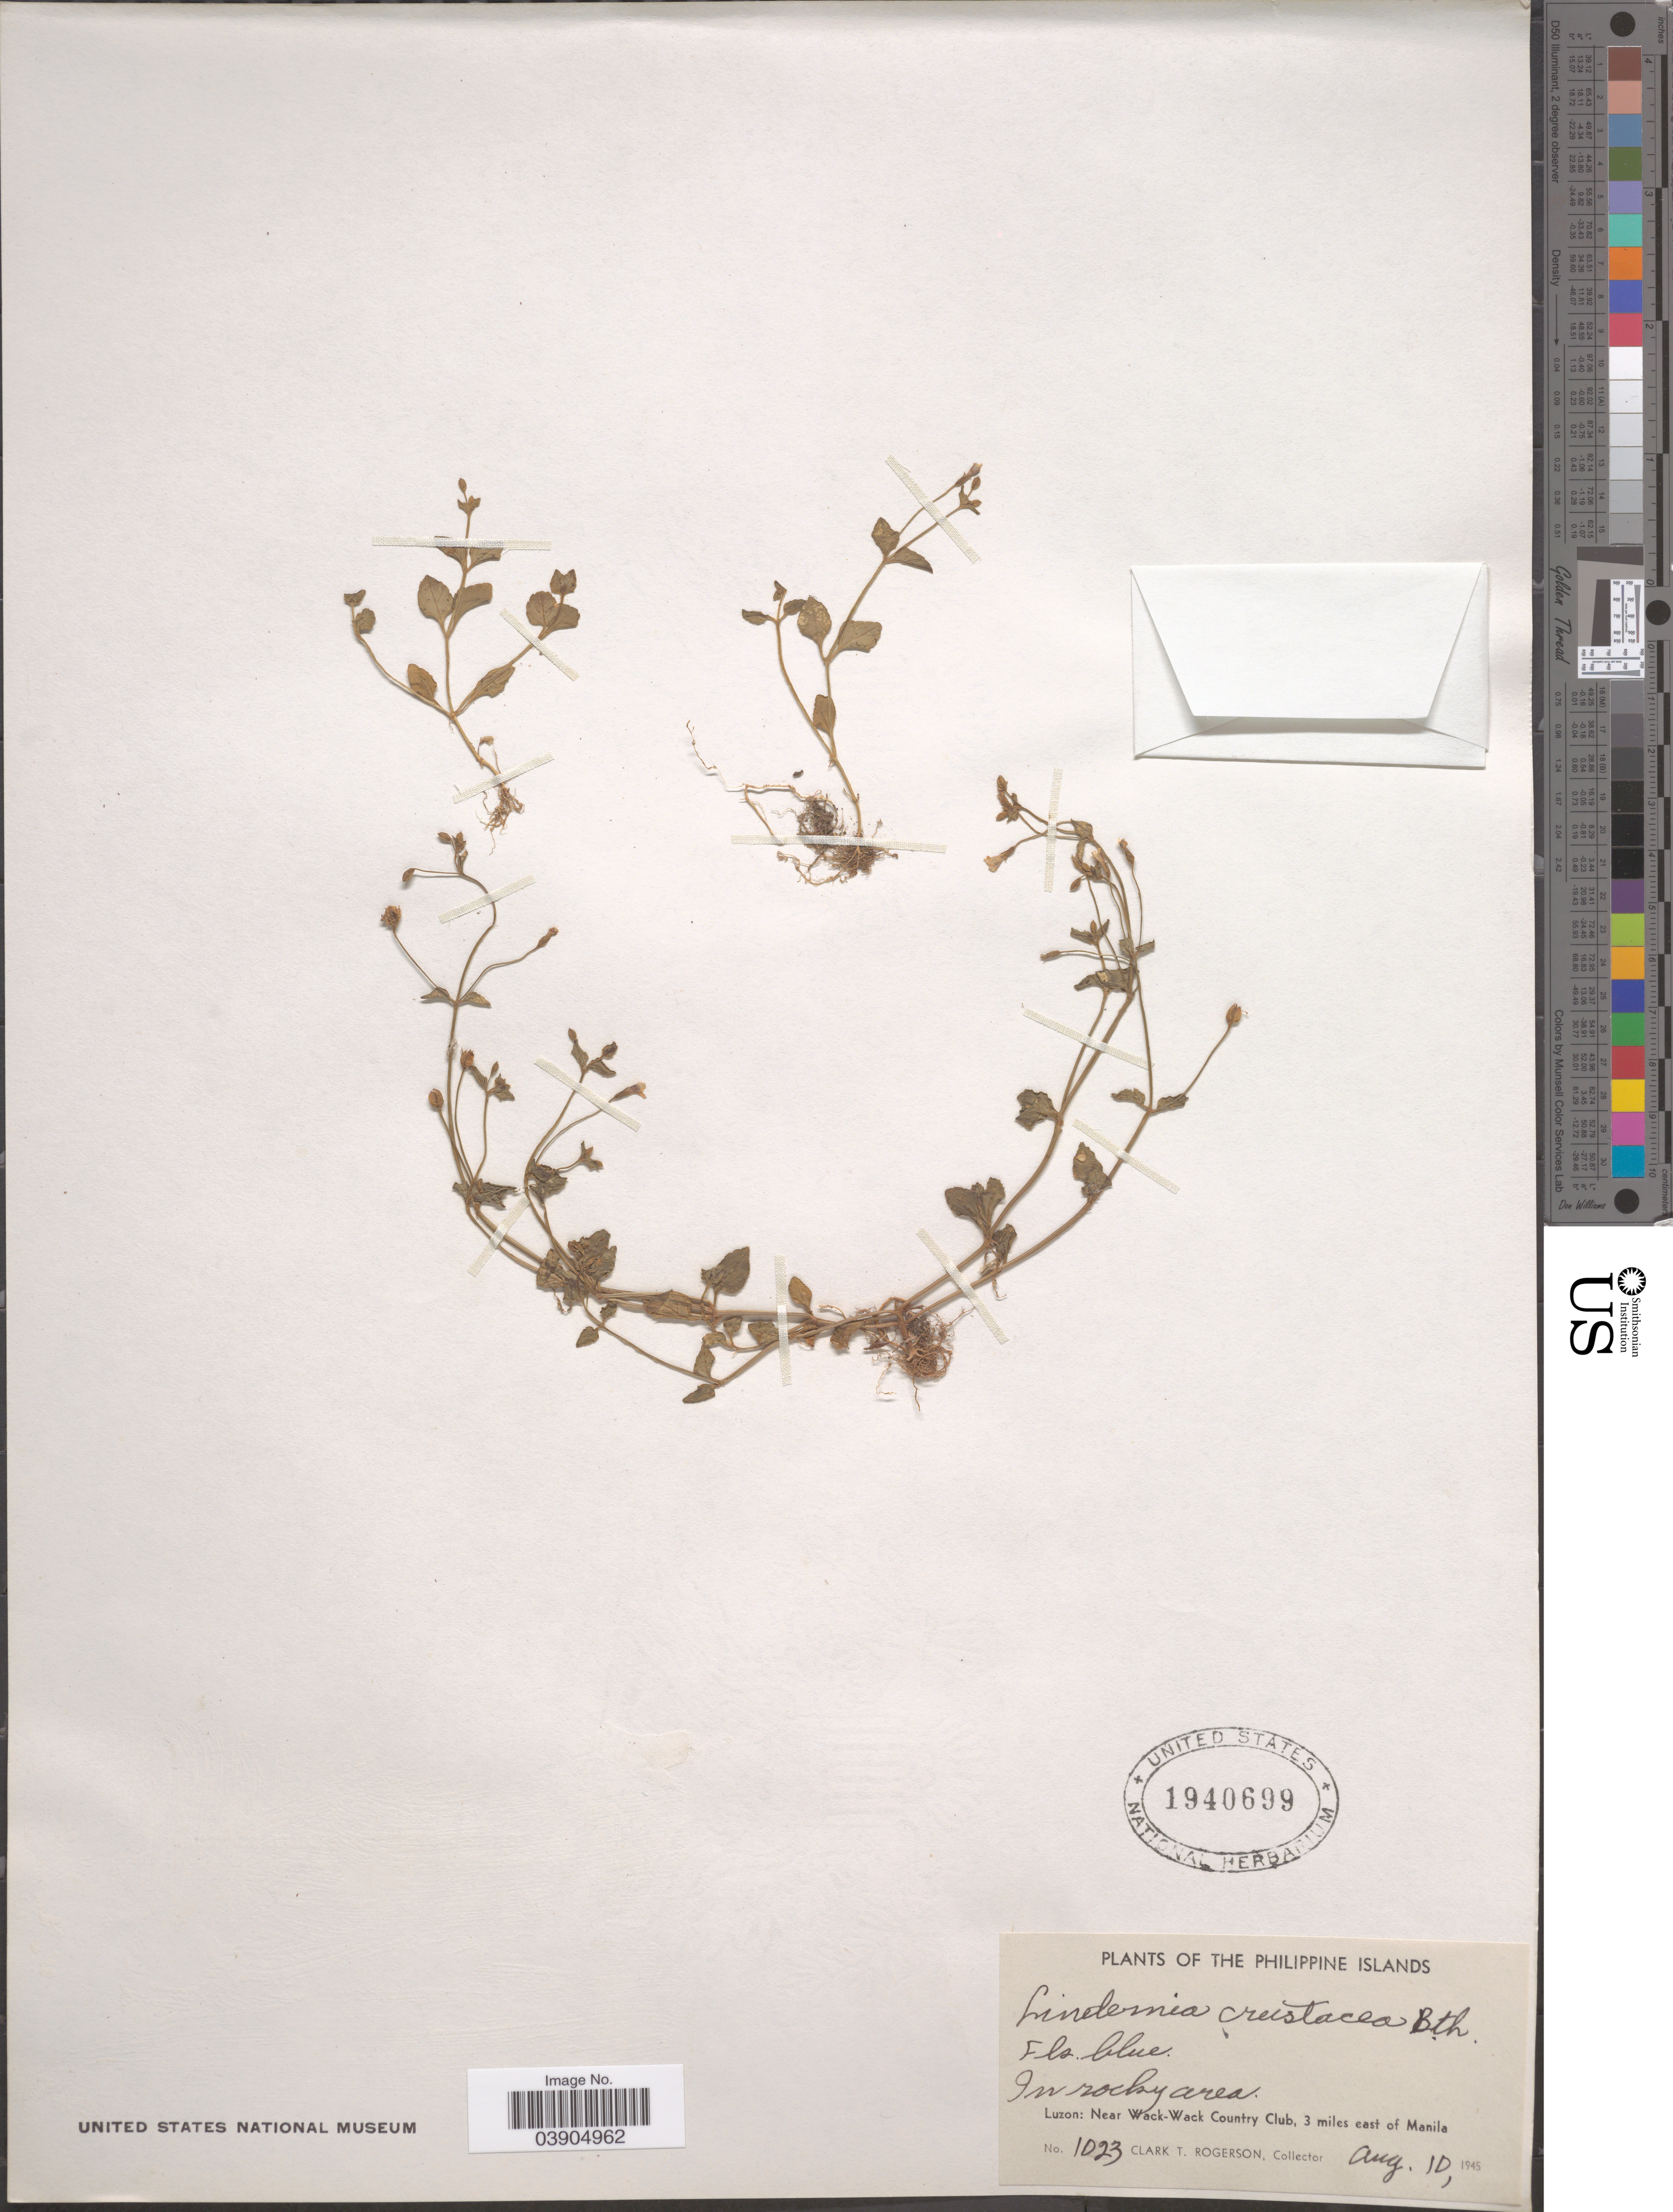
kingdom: Plantae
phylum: Tracheophyta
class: Magnoliopsida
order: Lamiales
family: Linderniaceae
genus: Lindernia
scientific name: Lindernia crustacea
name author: (L.) F. Muell.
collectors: C. Rogerson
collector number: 1023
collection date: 1945-08-10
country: Philippines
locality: Luzon: Near Wack-Wack Country Club, 3 miles east of Manila.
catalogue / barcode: US 1940699